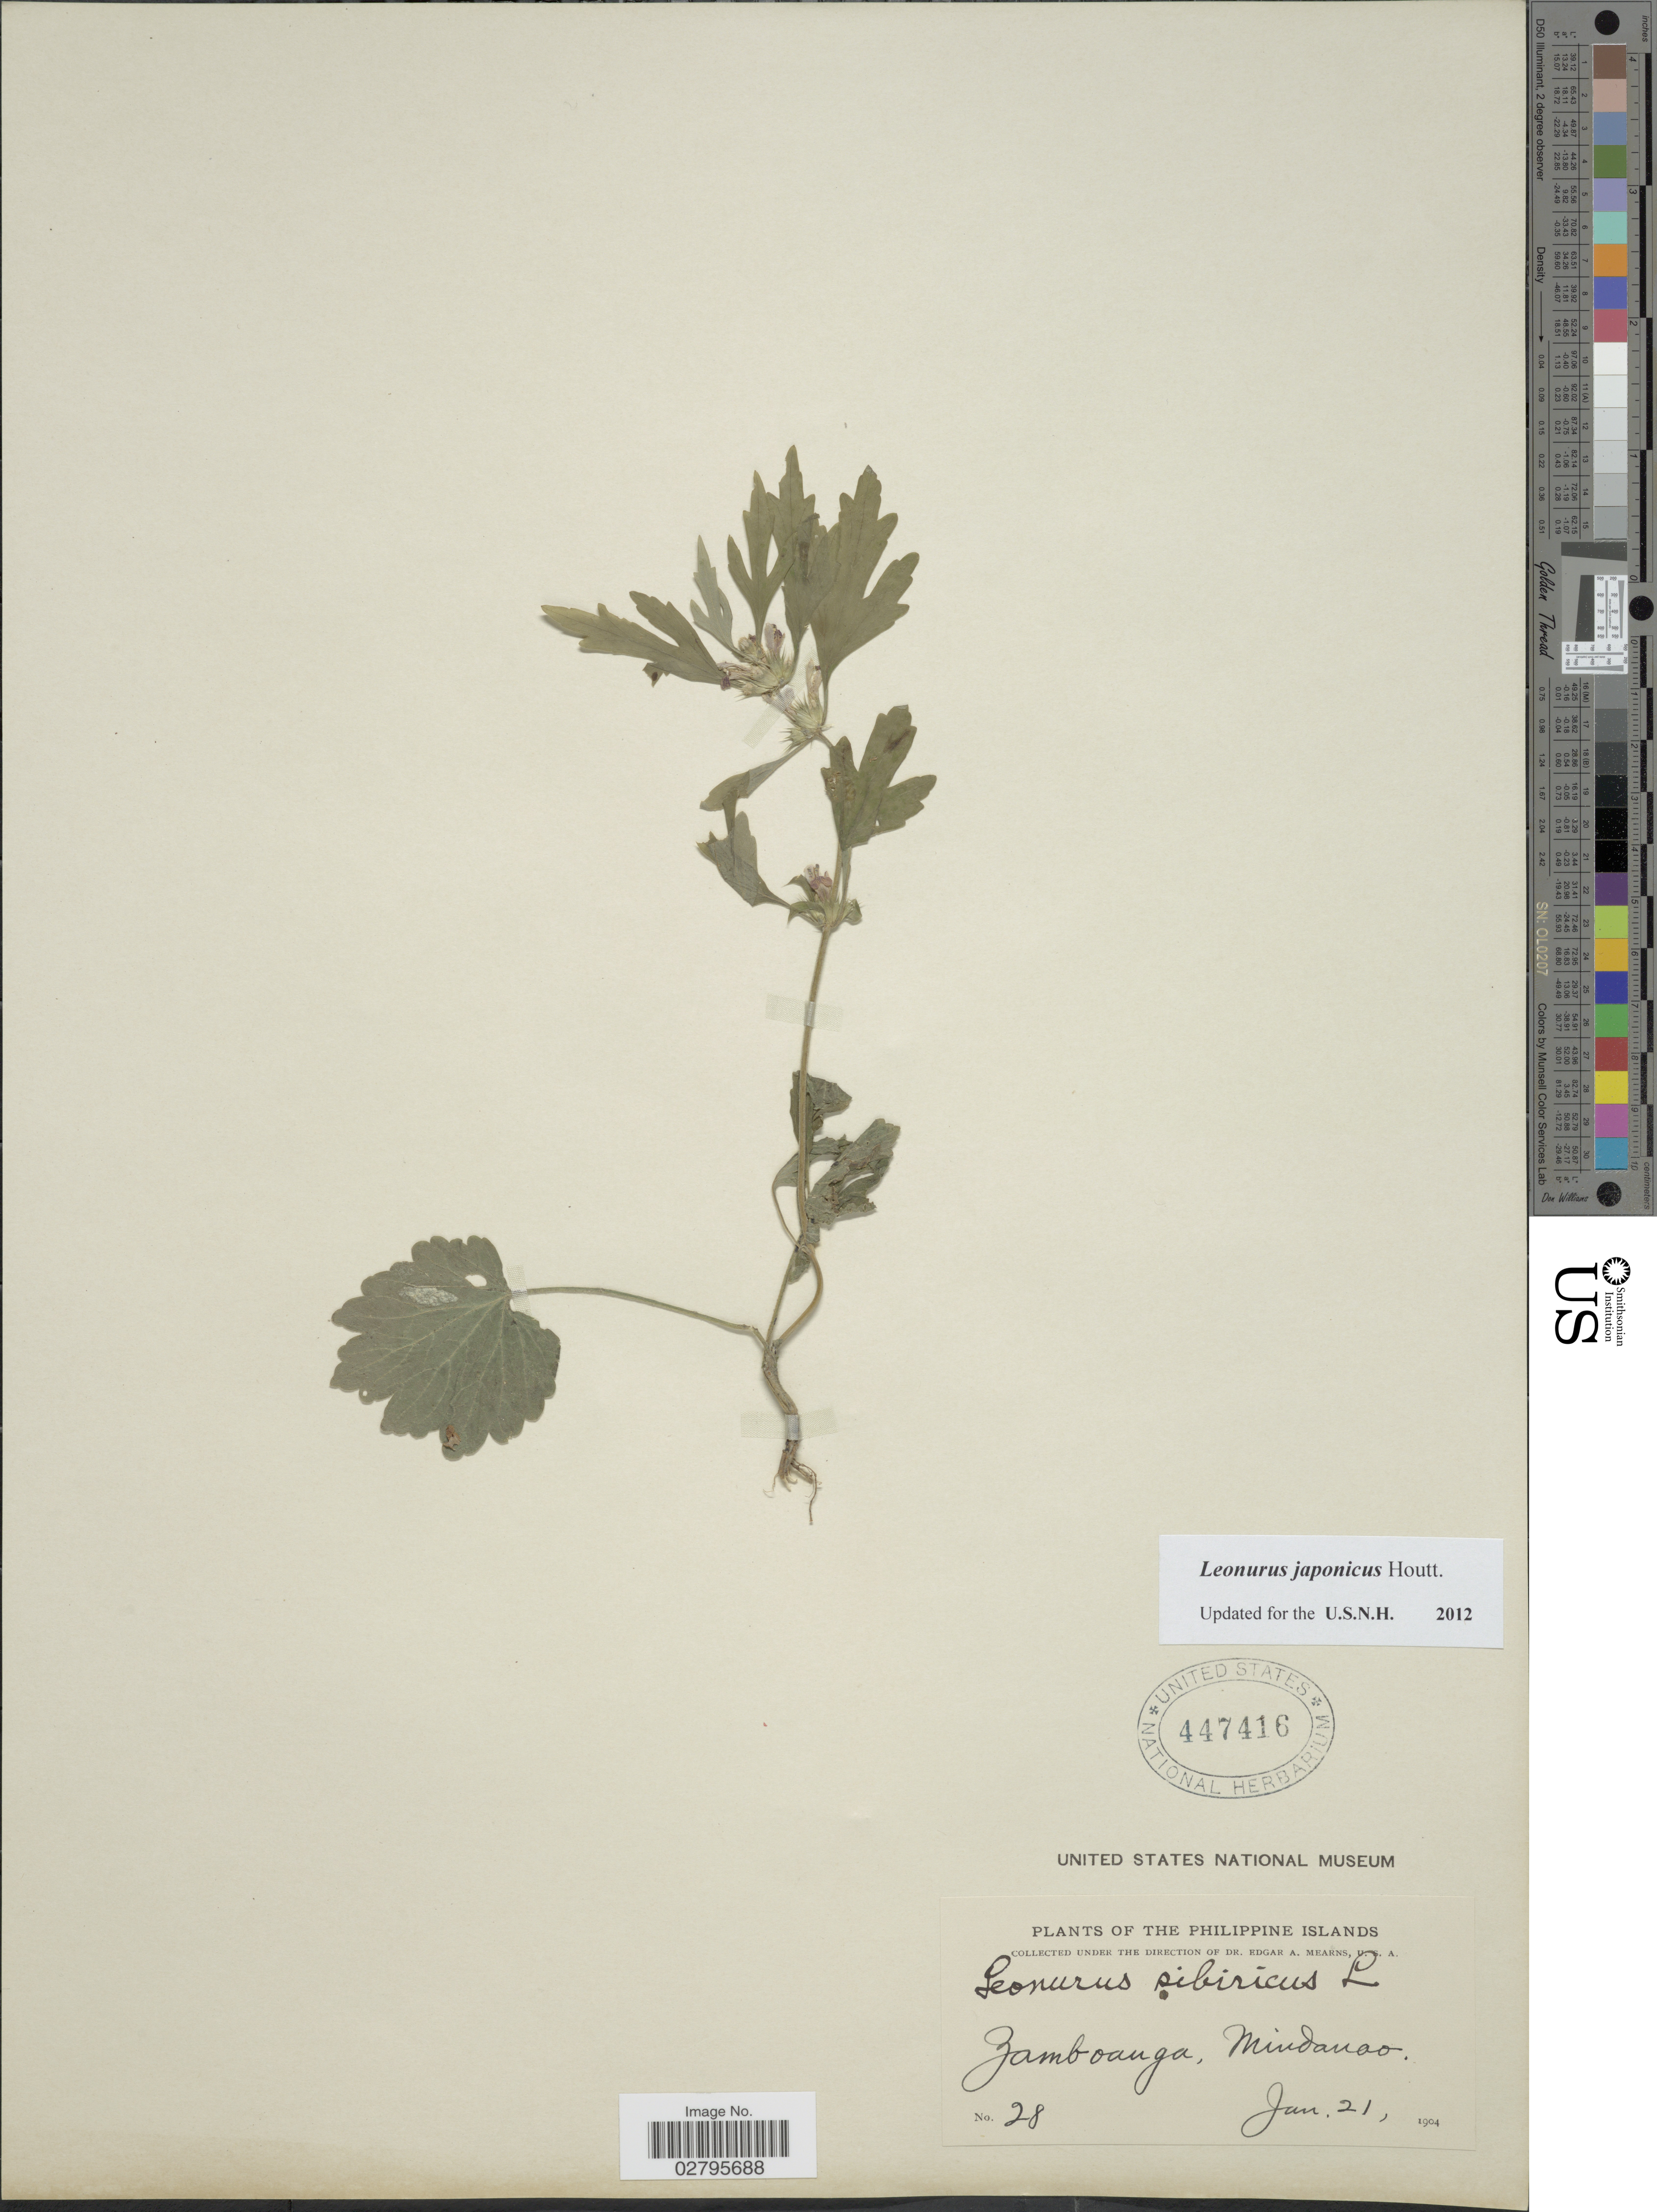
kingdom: Plantae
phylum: Tracheophyta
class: Magnoliopsida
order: Lamiales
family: Lamiaceae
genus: Leonurus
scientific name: Leonurus japonicus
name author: Houtt.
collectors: E. A. Mearns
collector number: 28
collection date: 1904-06-21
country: Philippines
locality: Zamboanga, Mindanao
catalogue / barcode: US 447416